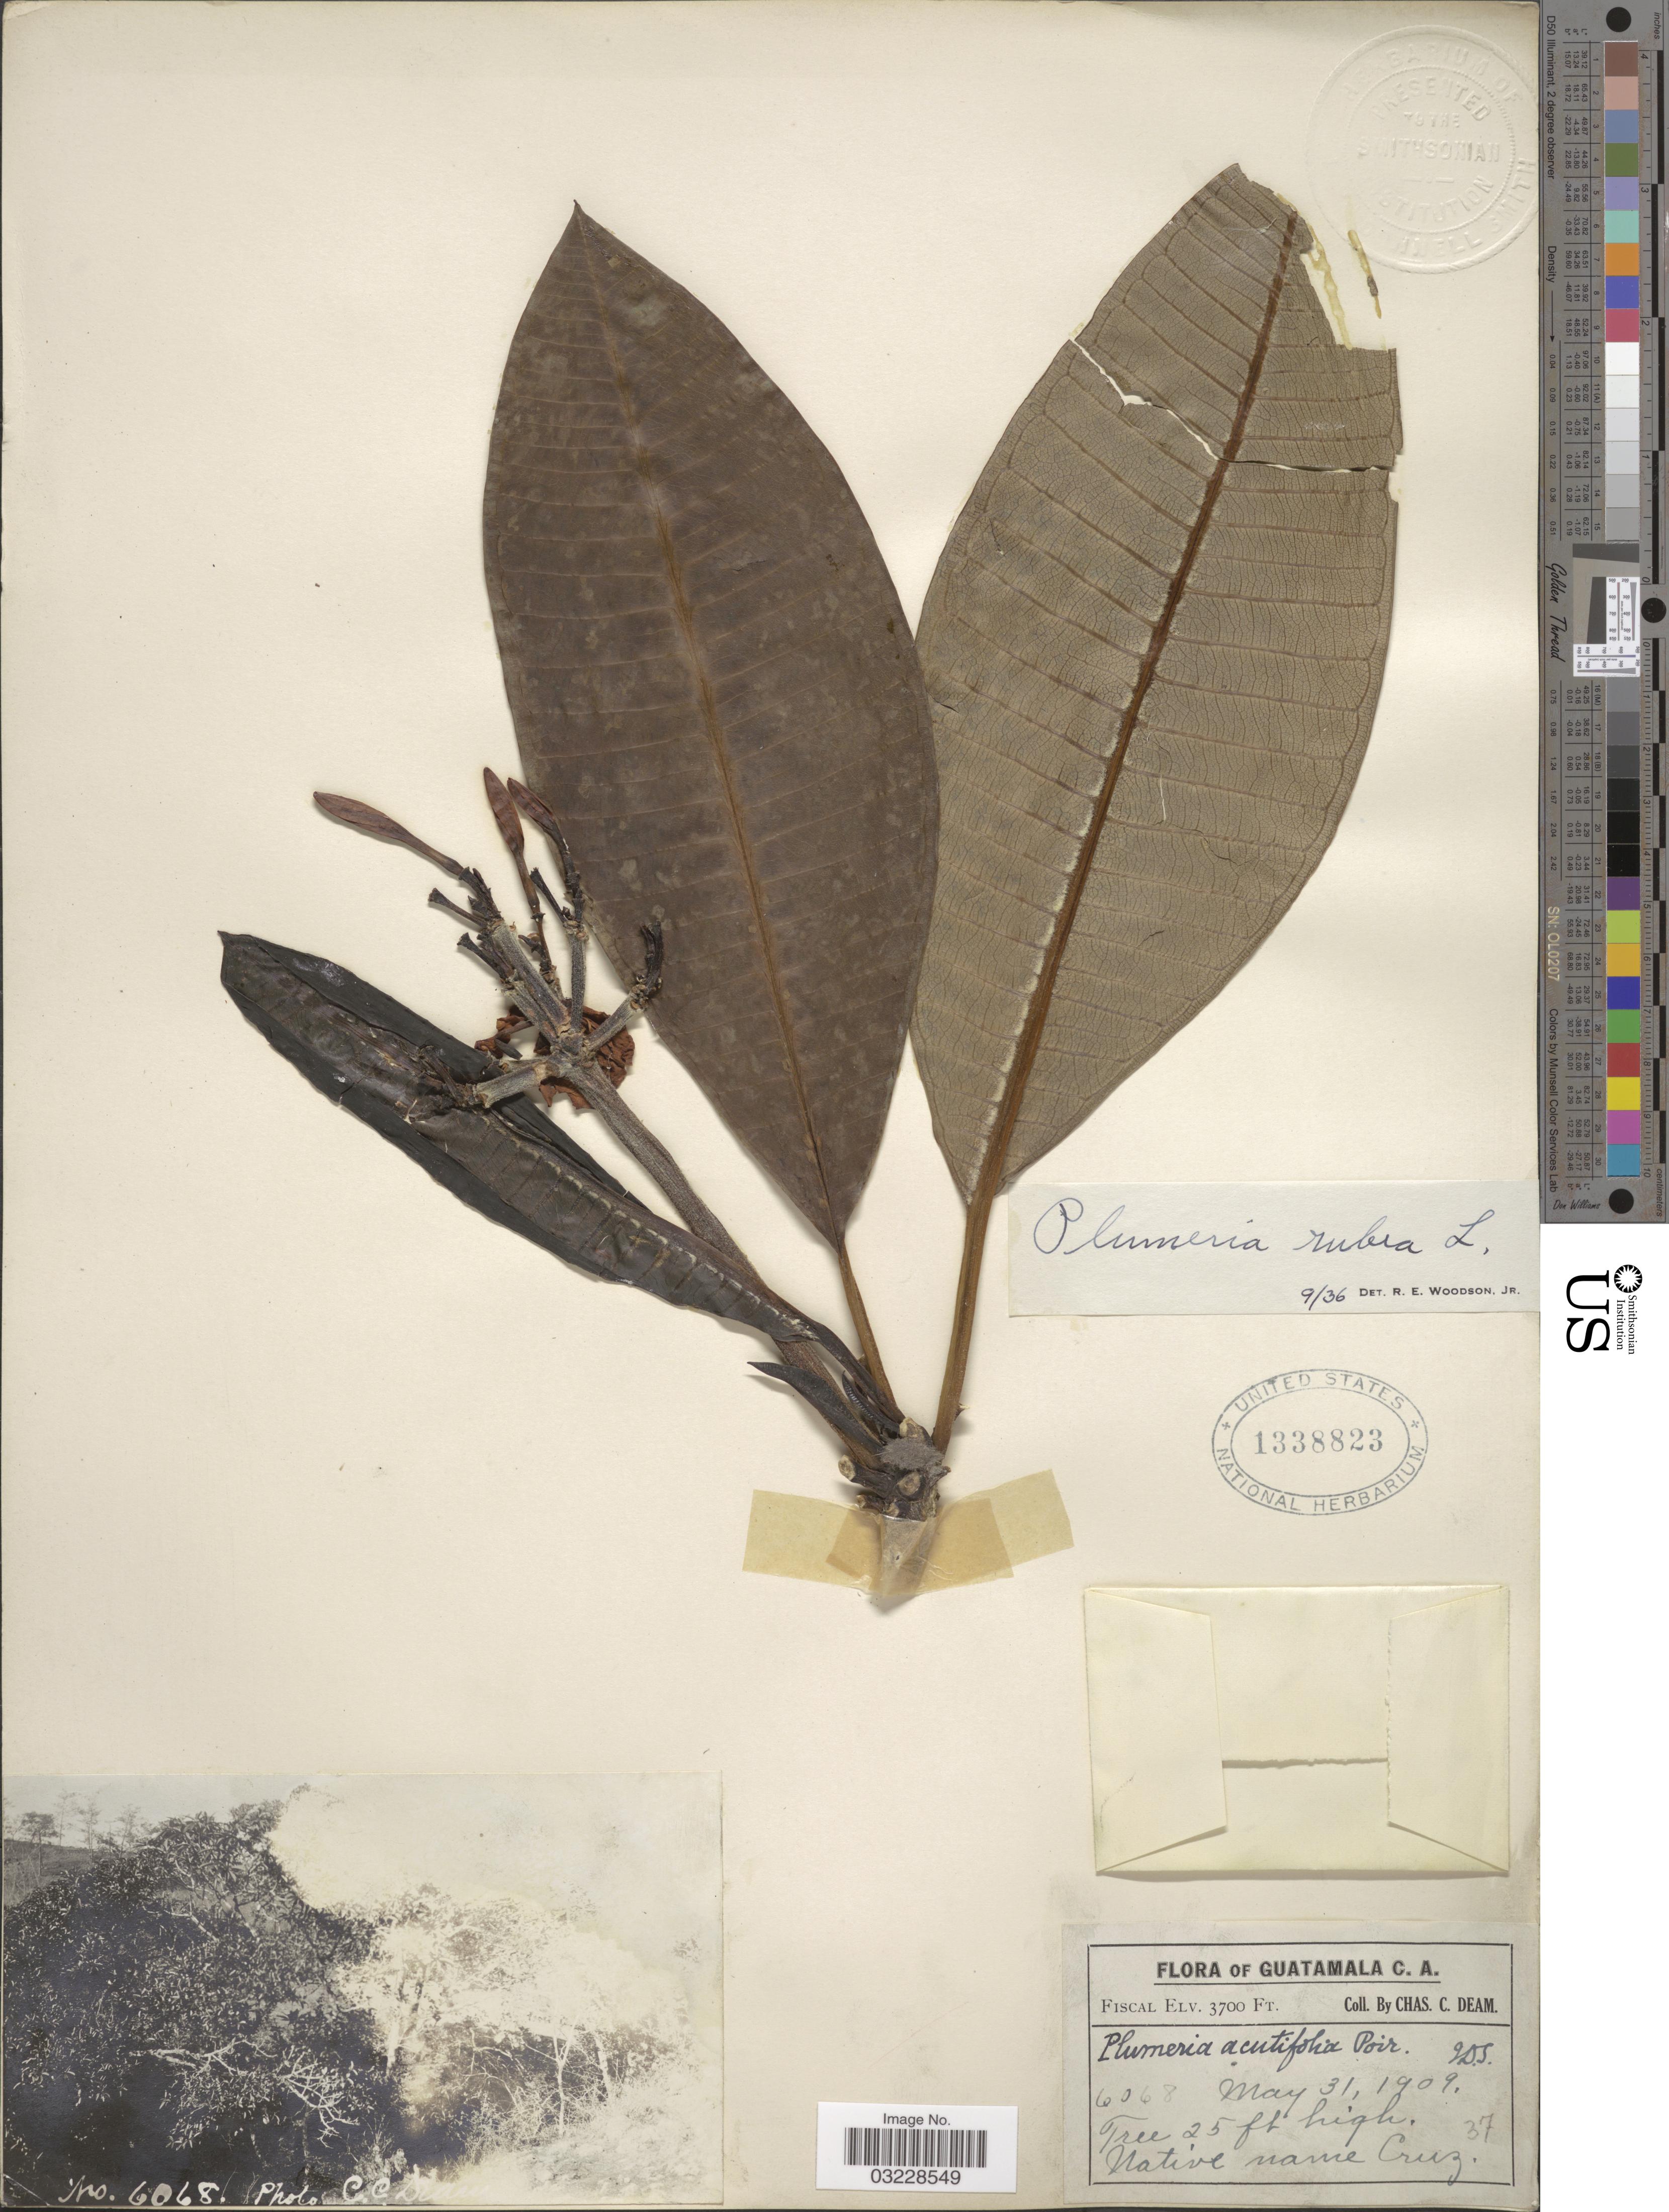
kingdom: Plantae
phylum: Tracheophyta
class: Magnoliopsida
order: Gentianales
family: Apocynaceae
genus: Plumeria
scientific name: Plumeria rubra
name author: L.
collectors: C. C. Deam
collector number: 6068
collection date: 1909-05-31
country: Guatemala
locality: Fiscal.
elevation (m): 1128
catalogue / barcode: US 1338823